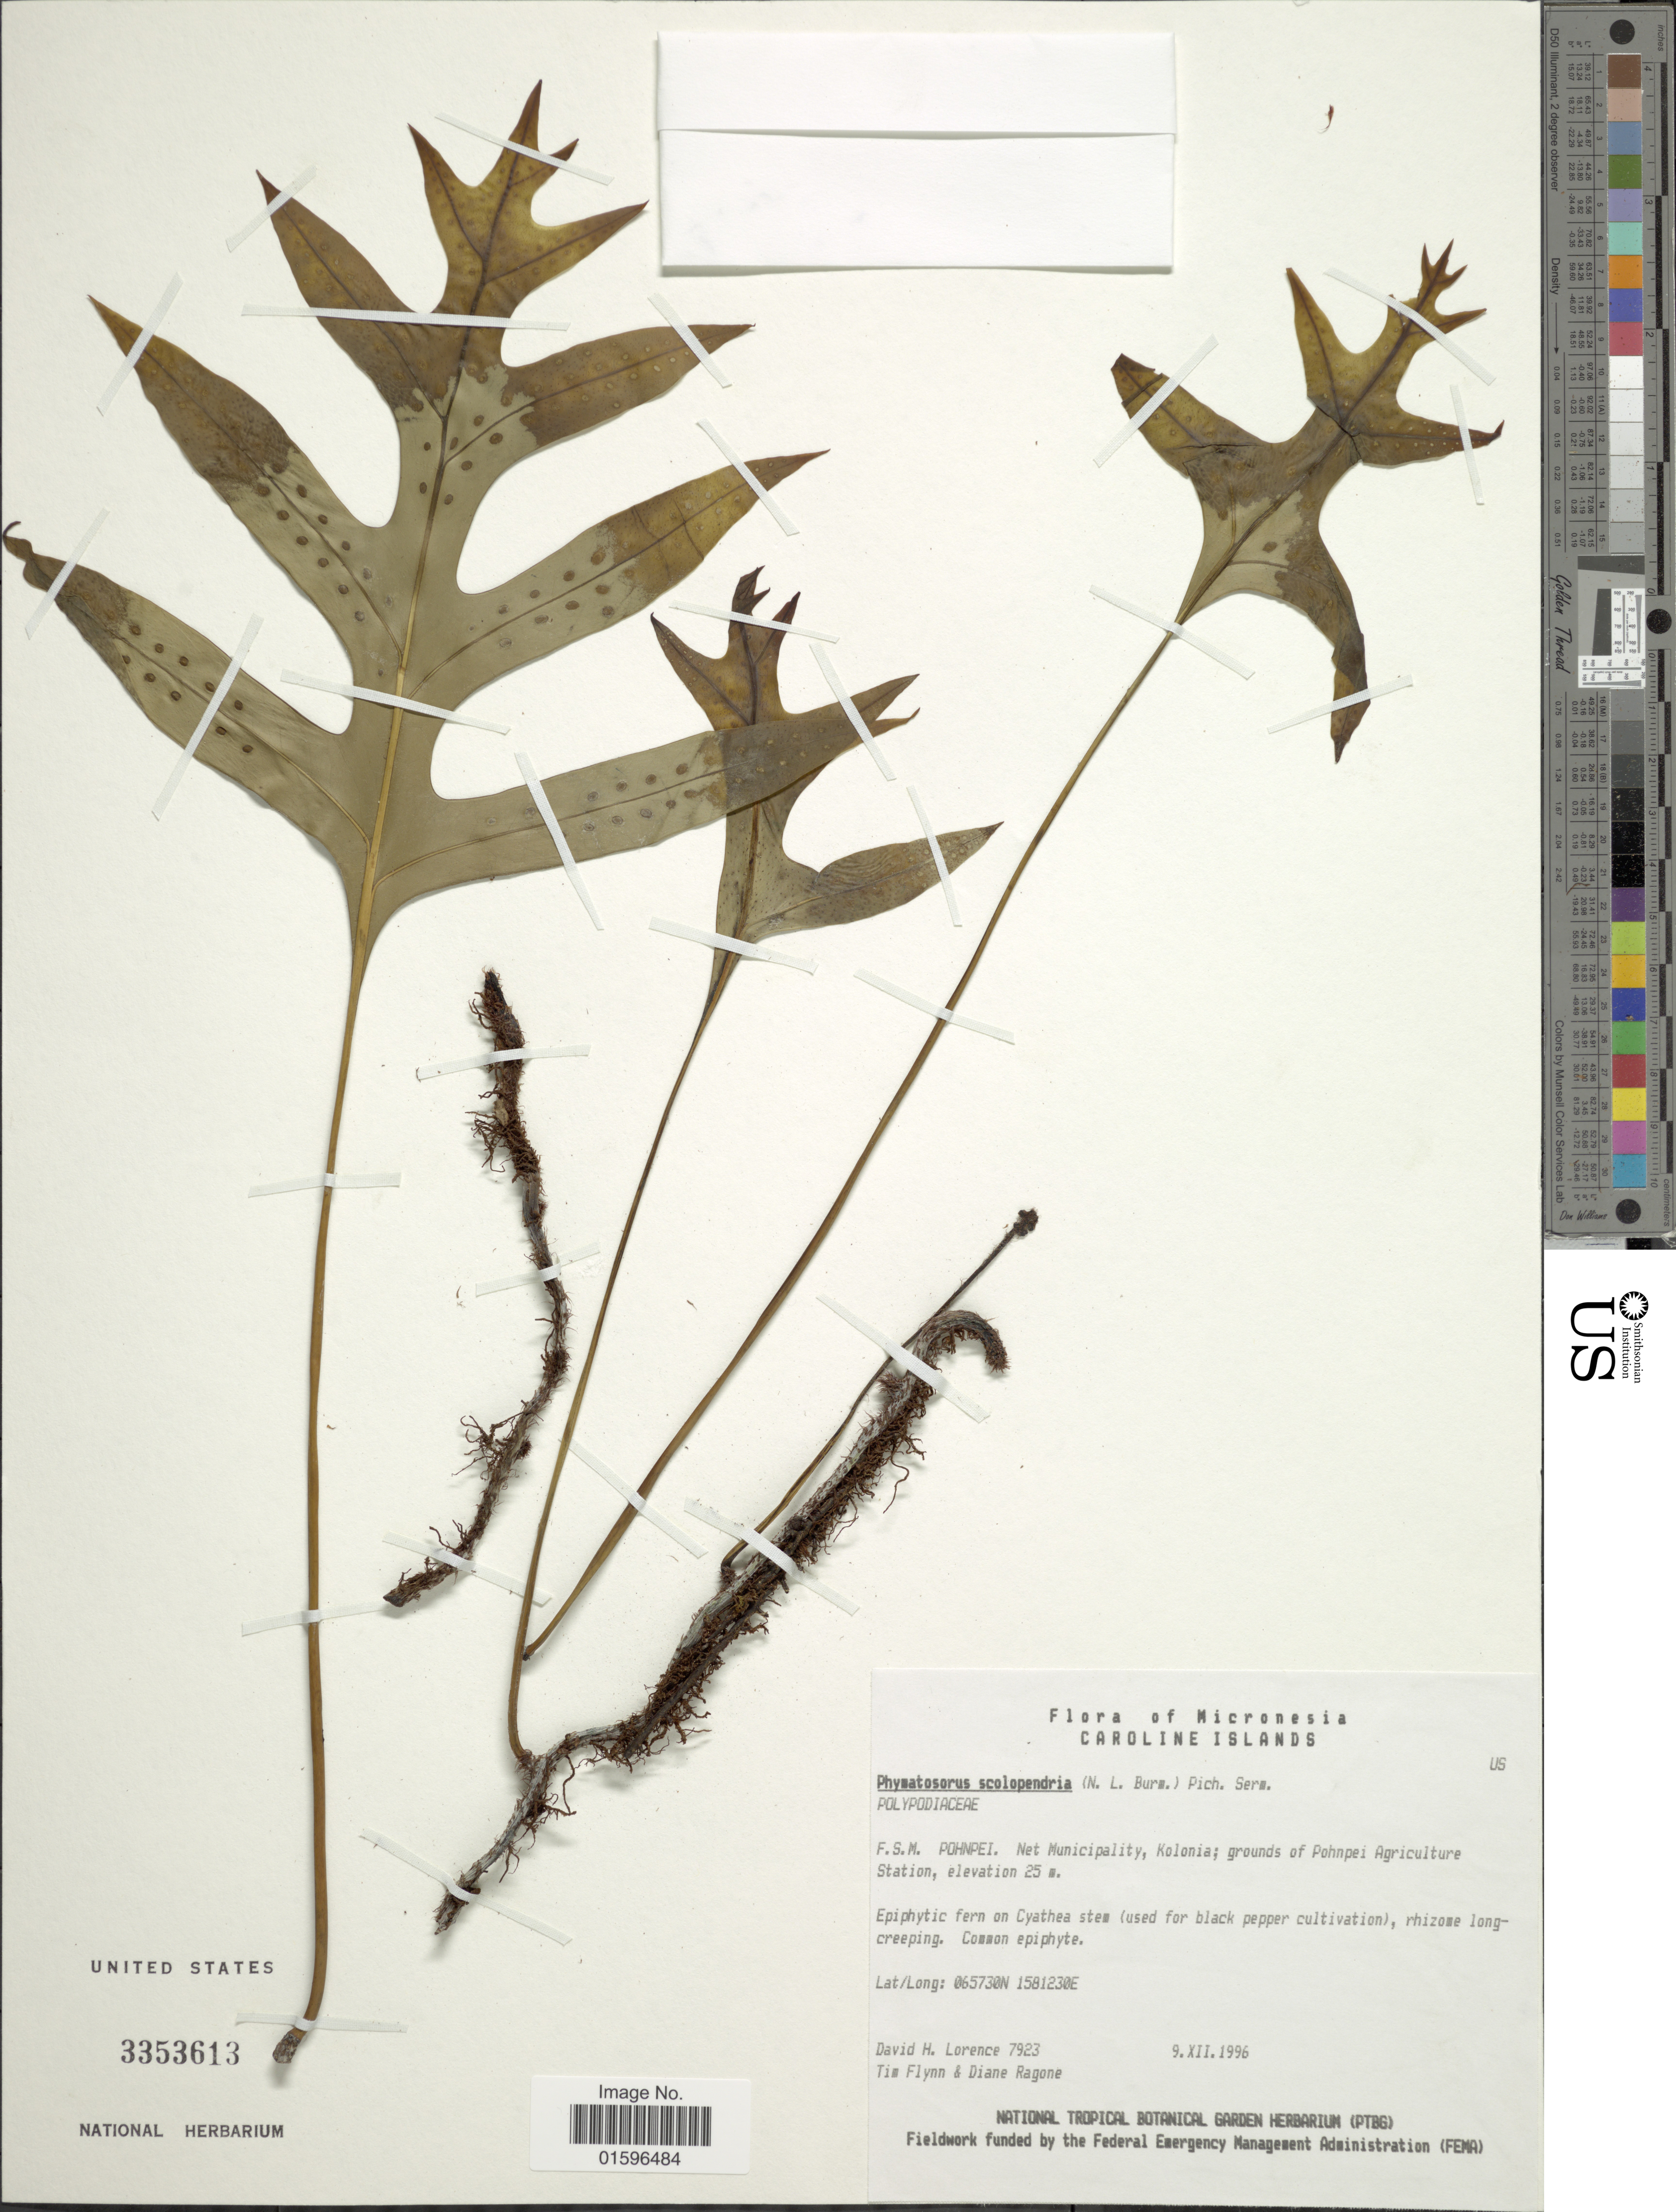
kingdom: Plantae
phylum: Tracheophyta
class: Polypodiopsida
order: Polypodiales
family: Polypodiaceae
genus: Polypodium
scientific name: Polypodium scolopendria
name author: Burm. f.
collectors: D. Lorence, T. W. Flynn & D. Ragone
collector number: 7923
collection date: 1996-12-09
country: Micronesia, Federated States of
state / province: Pohnpei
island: Pohnpei [Ponape]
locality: Micronesia, Caroline Islands, F. S.M. Pohnpei. Net Municipality, Kolonia; grounds of Pohnpei Agriculture Station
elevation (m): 25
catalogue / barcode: US 3353613